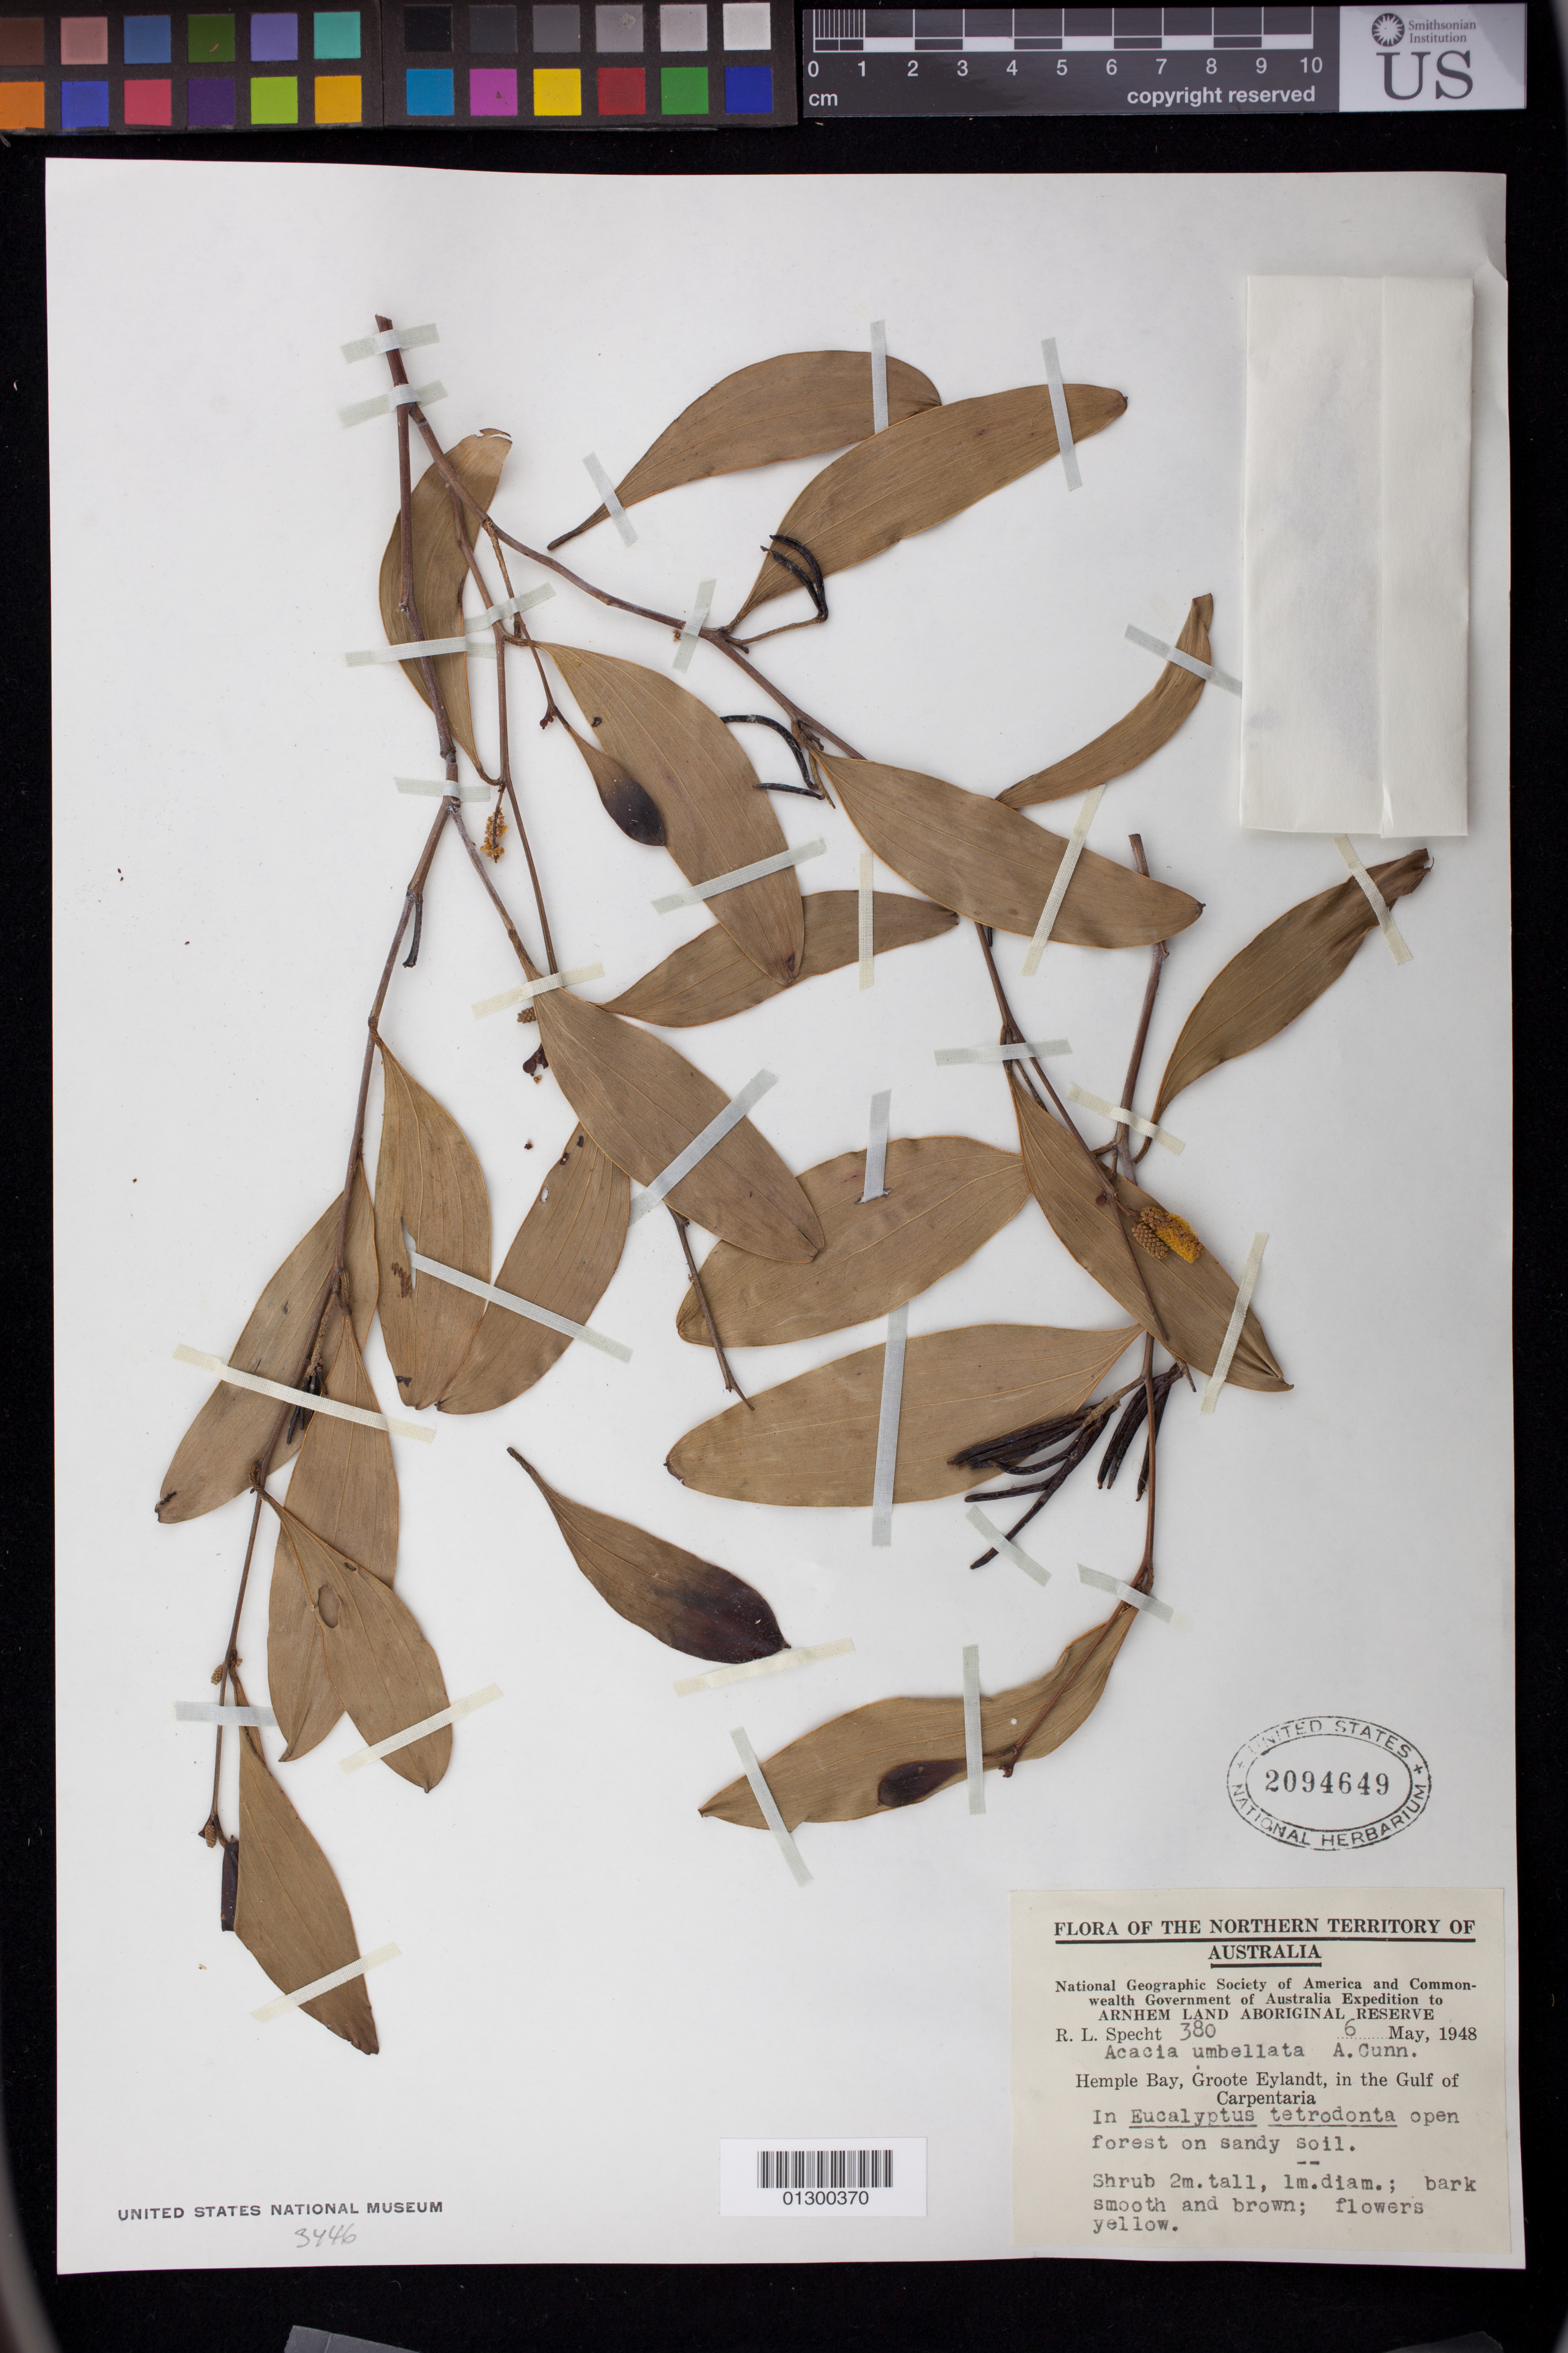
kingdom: Plantae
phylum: Tracheophyta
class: Magnoliopsida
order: Fabales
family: Fabaceae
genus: Acacia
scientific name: Acacia umbellata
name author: Benth.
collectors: R. L. Specht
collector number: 380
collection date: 1948-05-06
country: Australia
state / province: Northern Territory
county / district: East Arnhem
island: Groote Eylandt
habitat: In Eucalyptus tetrodonta open forest on sandy soil.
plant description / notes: Shrub 2 m. tall, 1 m. diam.; bark smooth and brown; flowers yellow.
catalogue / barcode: US 2094649